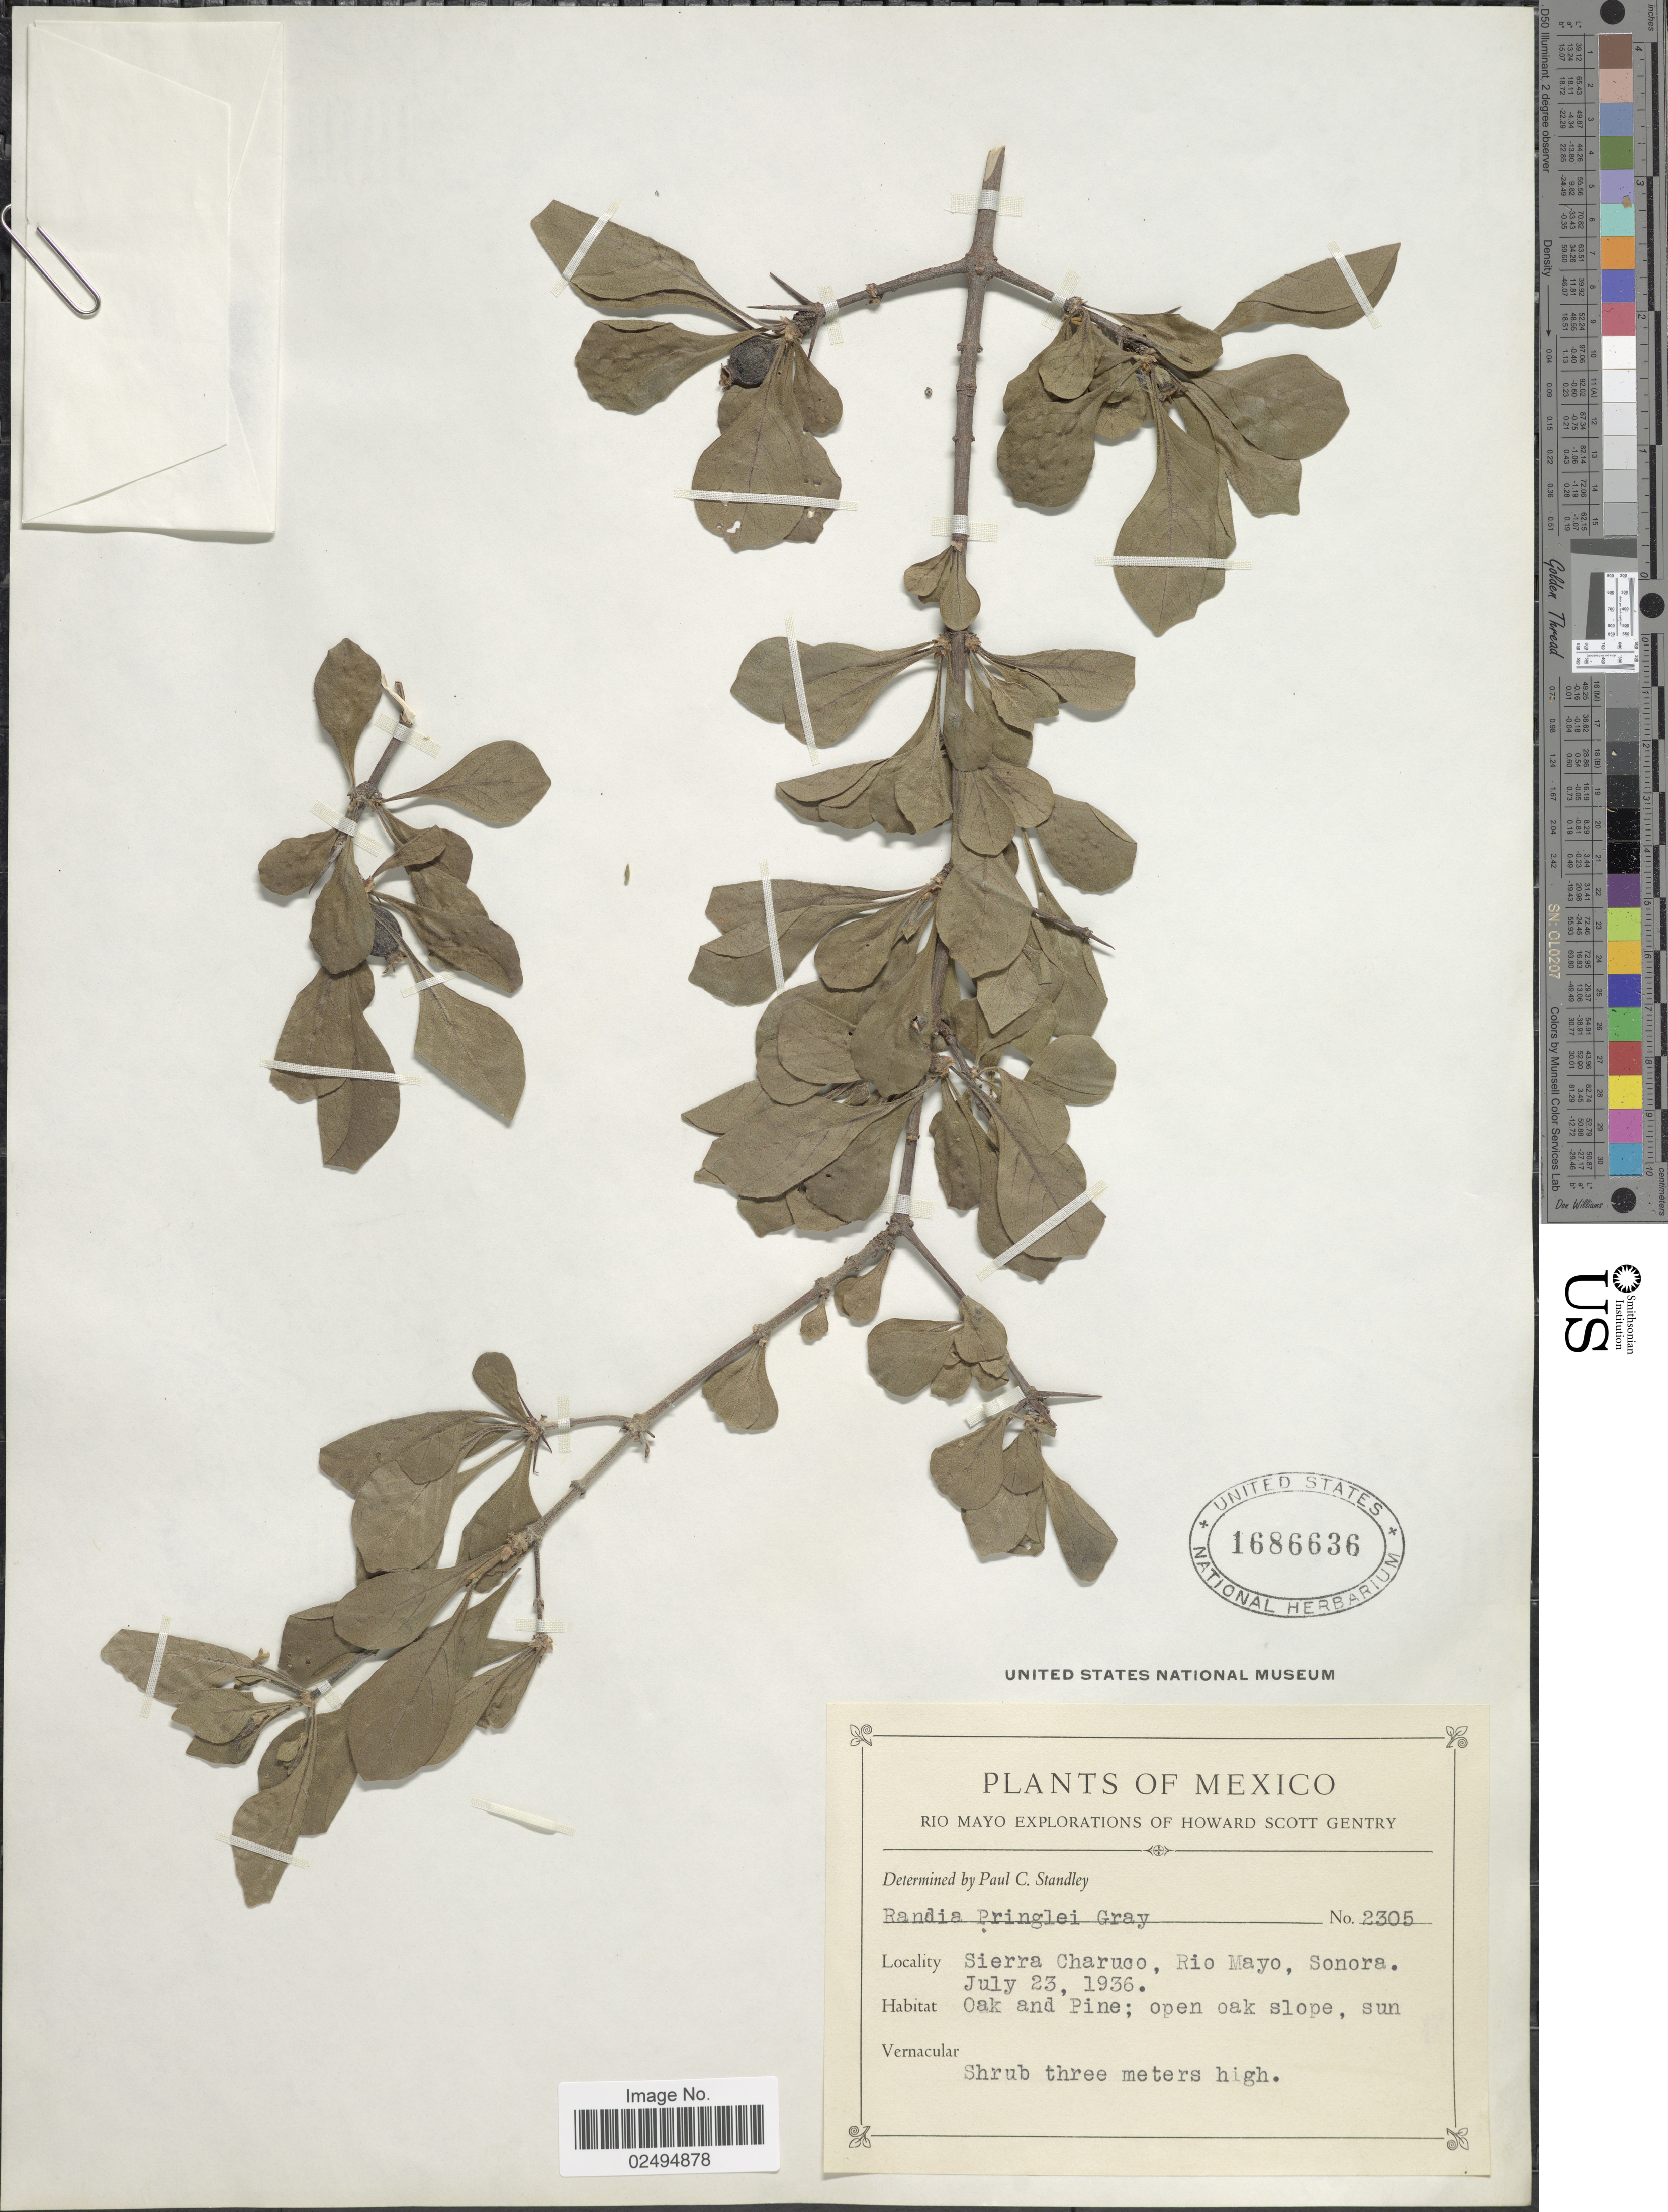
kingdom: Plantae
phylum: Tracheophyta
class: Magnoliopsida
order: Gentianales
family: Rubiaceae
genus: Randia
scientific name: Randia pringlei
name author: (S. Watson) A. Gray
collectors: H. S. Gentry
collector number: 2305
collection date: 1936-07-23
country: Mexico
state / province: Sonora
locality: Rio Mayo, Sierra Charuco, Rio Mayo, Oak and Pine; open oak slope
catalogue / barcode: US 1686636